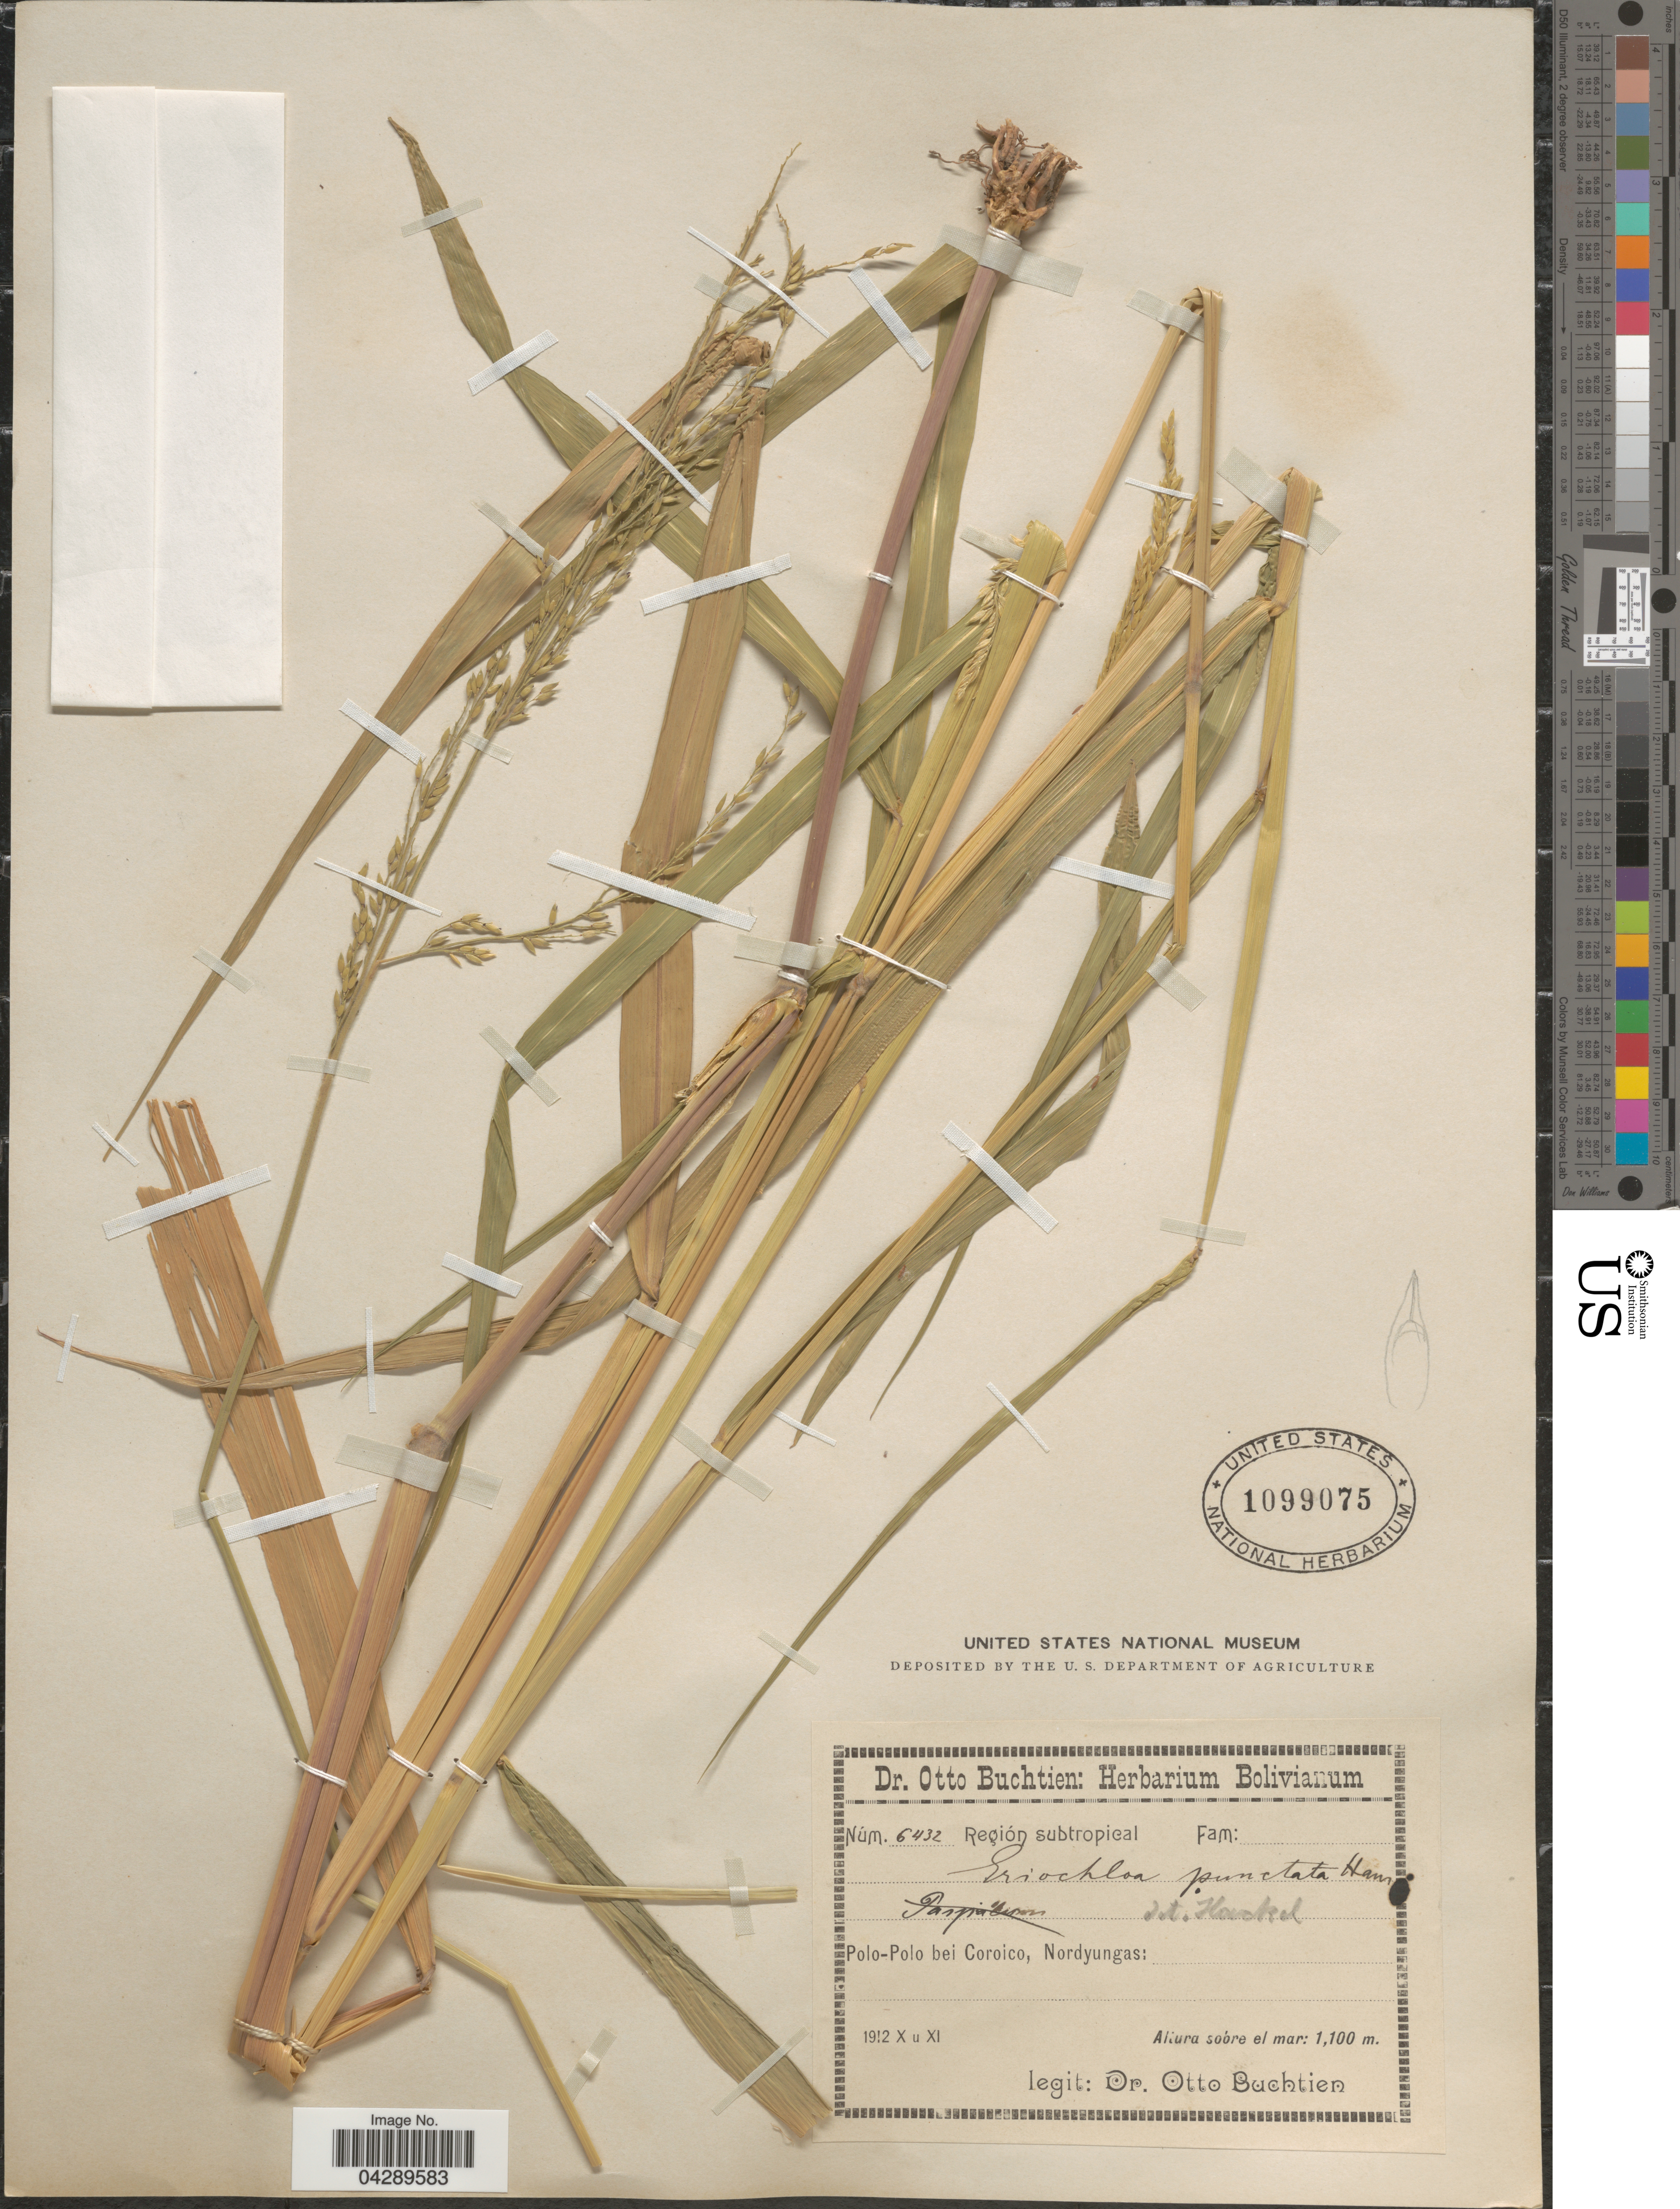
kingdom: Plantae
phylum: Tracheophyta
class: Liliopsida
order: Poales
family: Poaceae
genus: Eriochloa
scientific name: Eriochloa punctata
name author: (L.) Desv. ex Ham.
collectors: O. Buchtien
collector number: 6432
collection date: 1912-10/1912-11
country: Bolivia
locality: Polo-Polo bei Coroico, Nordyungas.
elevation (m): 1100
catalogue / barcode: US 1099075